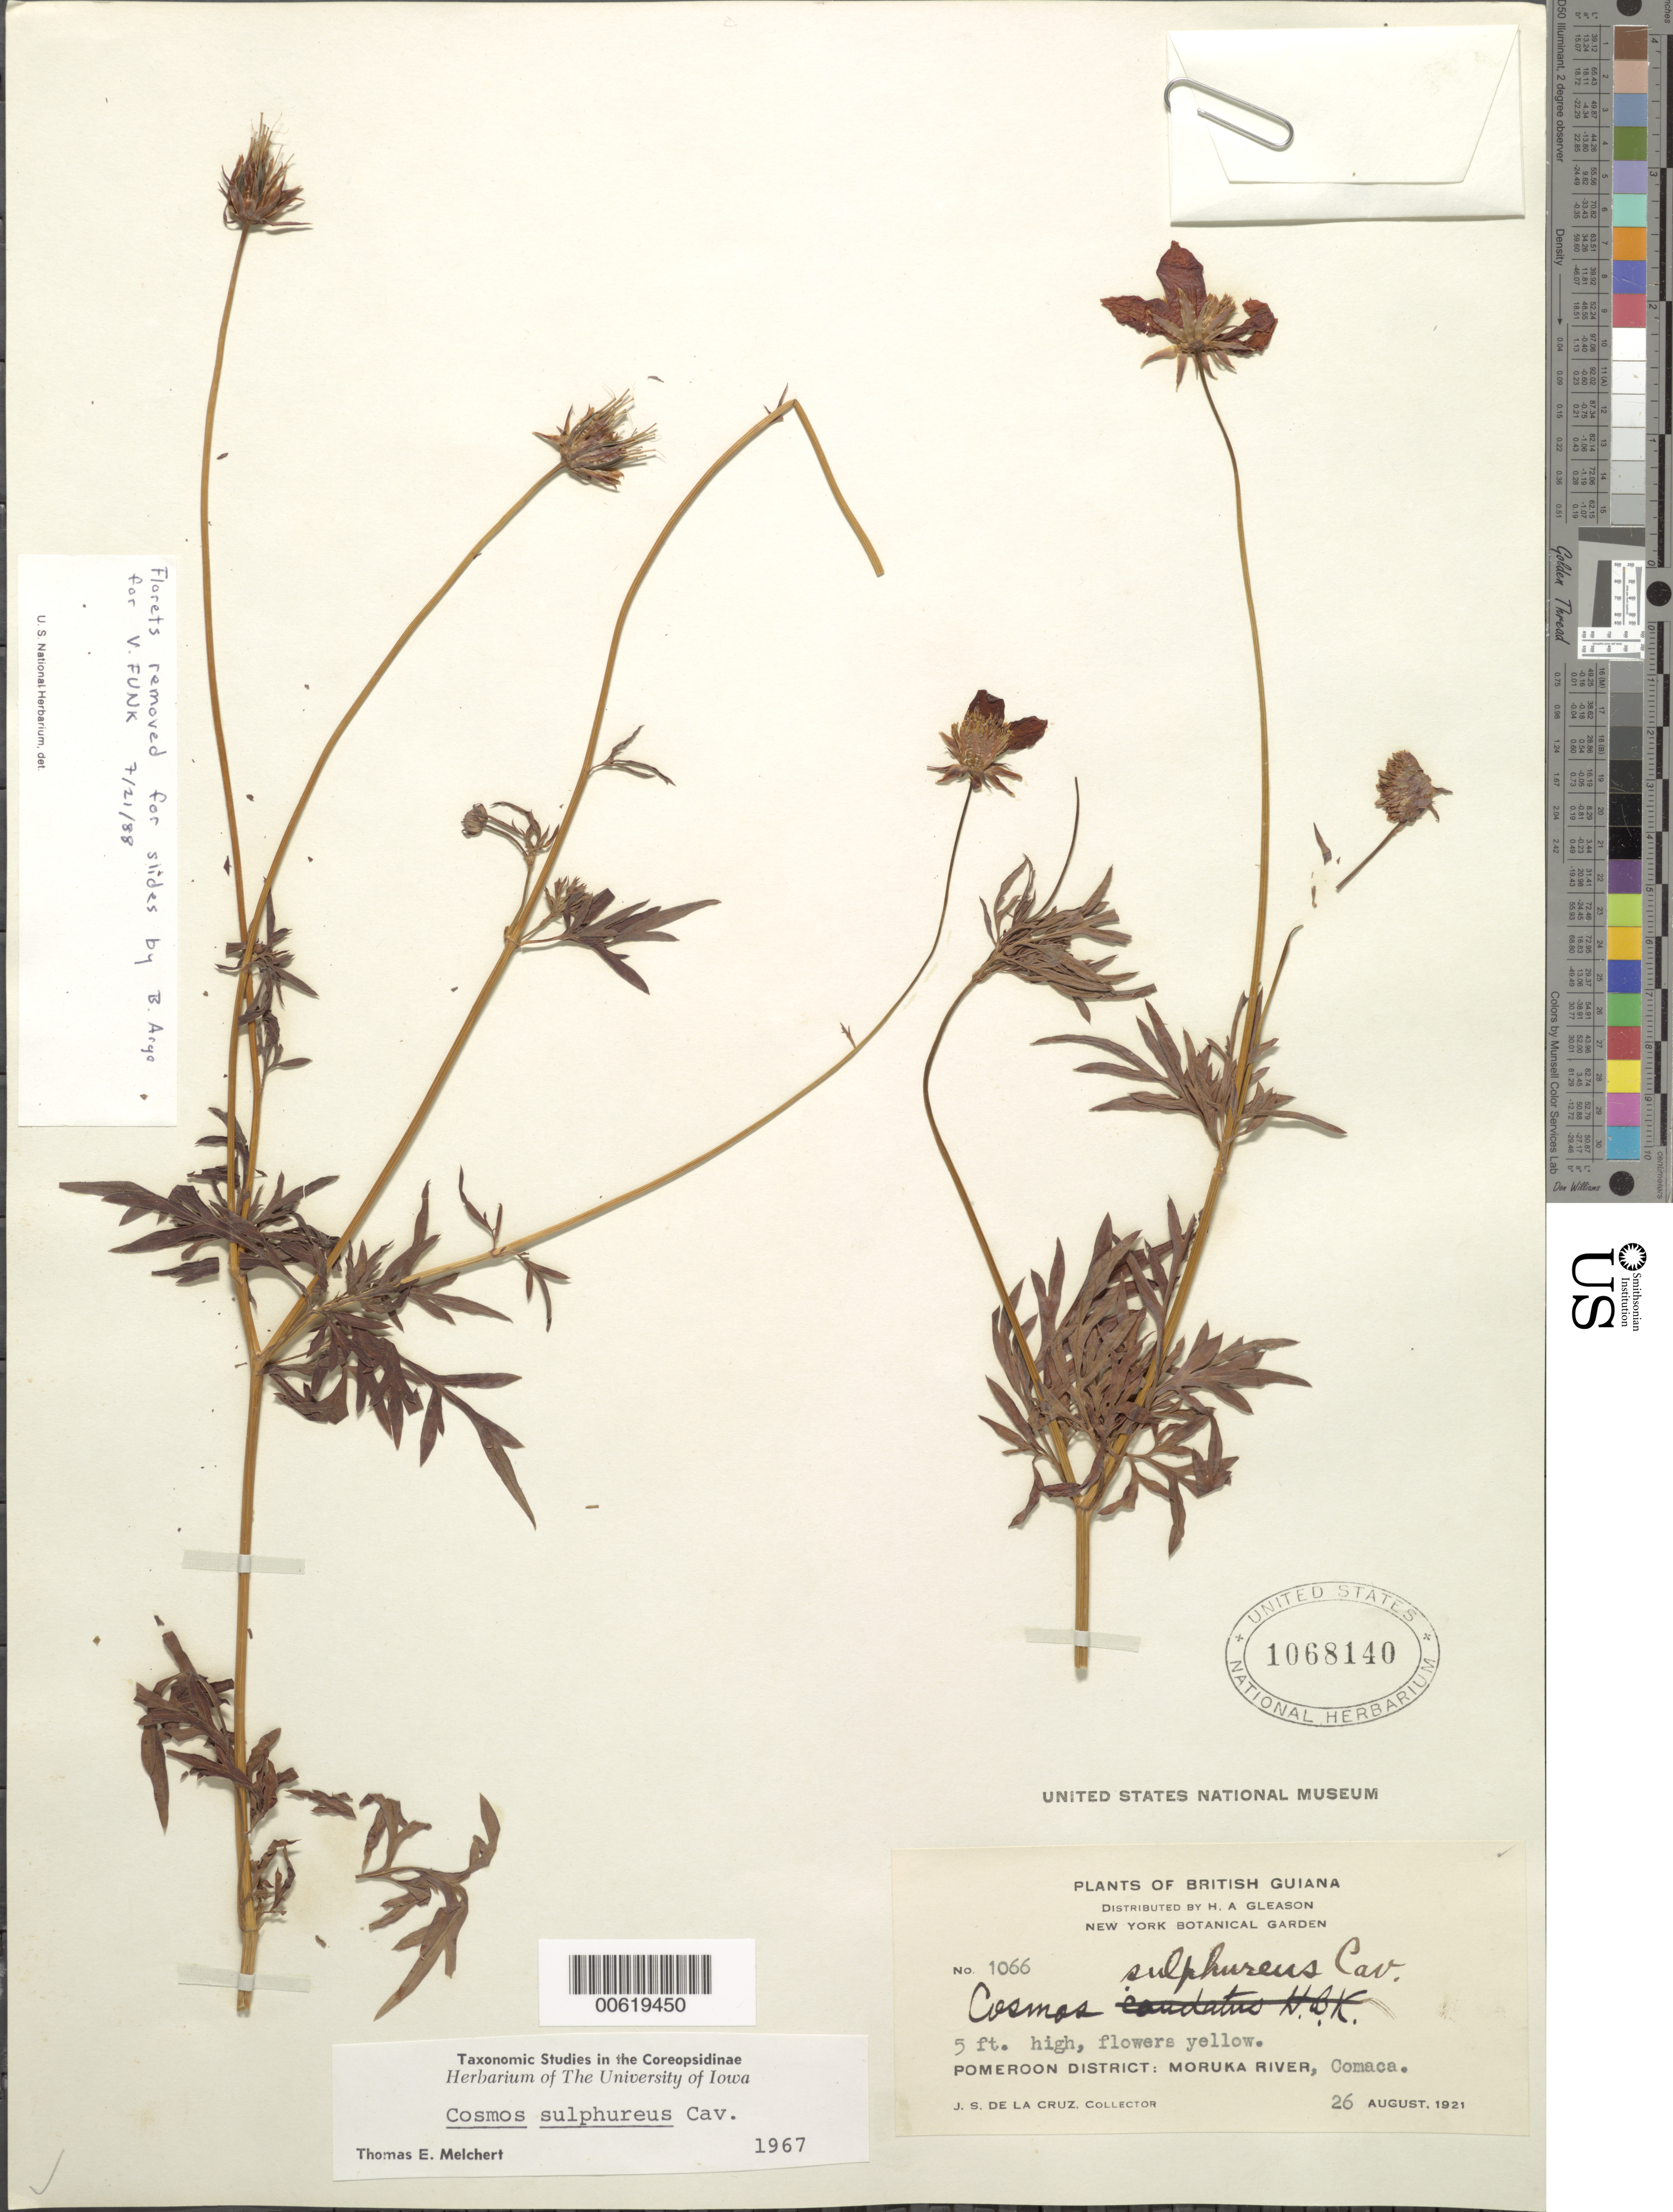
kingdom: Plantae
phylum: Tracheophyta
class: Magnoliopsida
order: Asterales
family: Asteraceae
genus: Cosmos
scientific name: Cosmos sulphureus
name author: Cav.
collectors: J. S. de la Cruz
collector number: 1066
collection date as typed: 26-Aug-21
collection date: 1921-08-26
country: Guyana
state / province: Barima-Waini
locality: Comaca, Moruka R., Pomeroon Dist.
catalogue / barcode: US 1068140